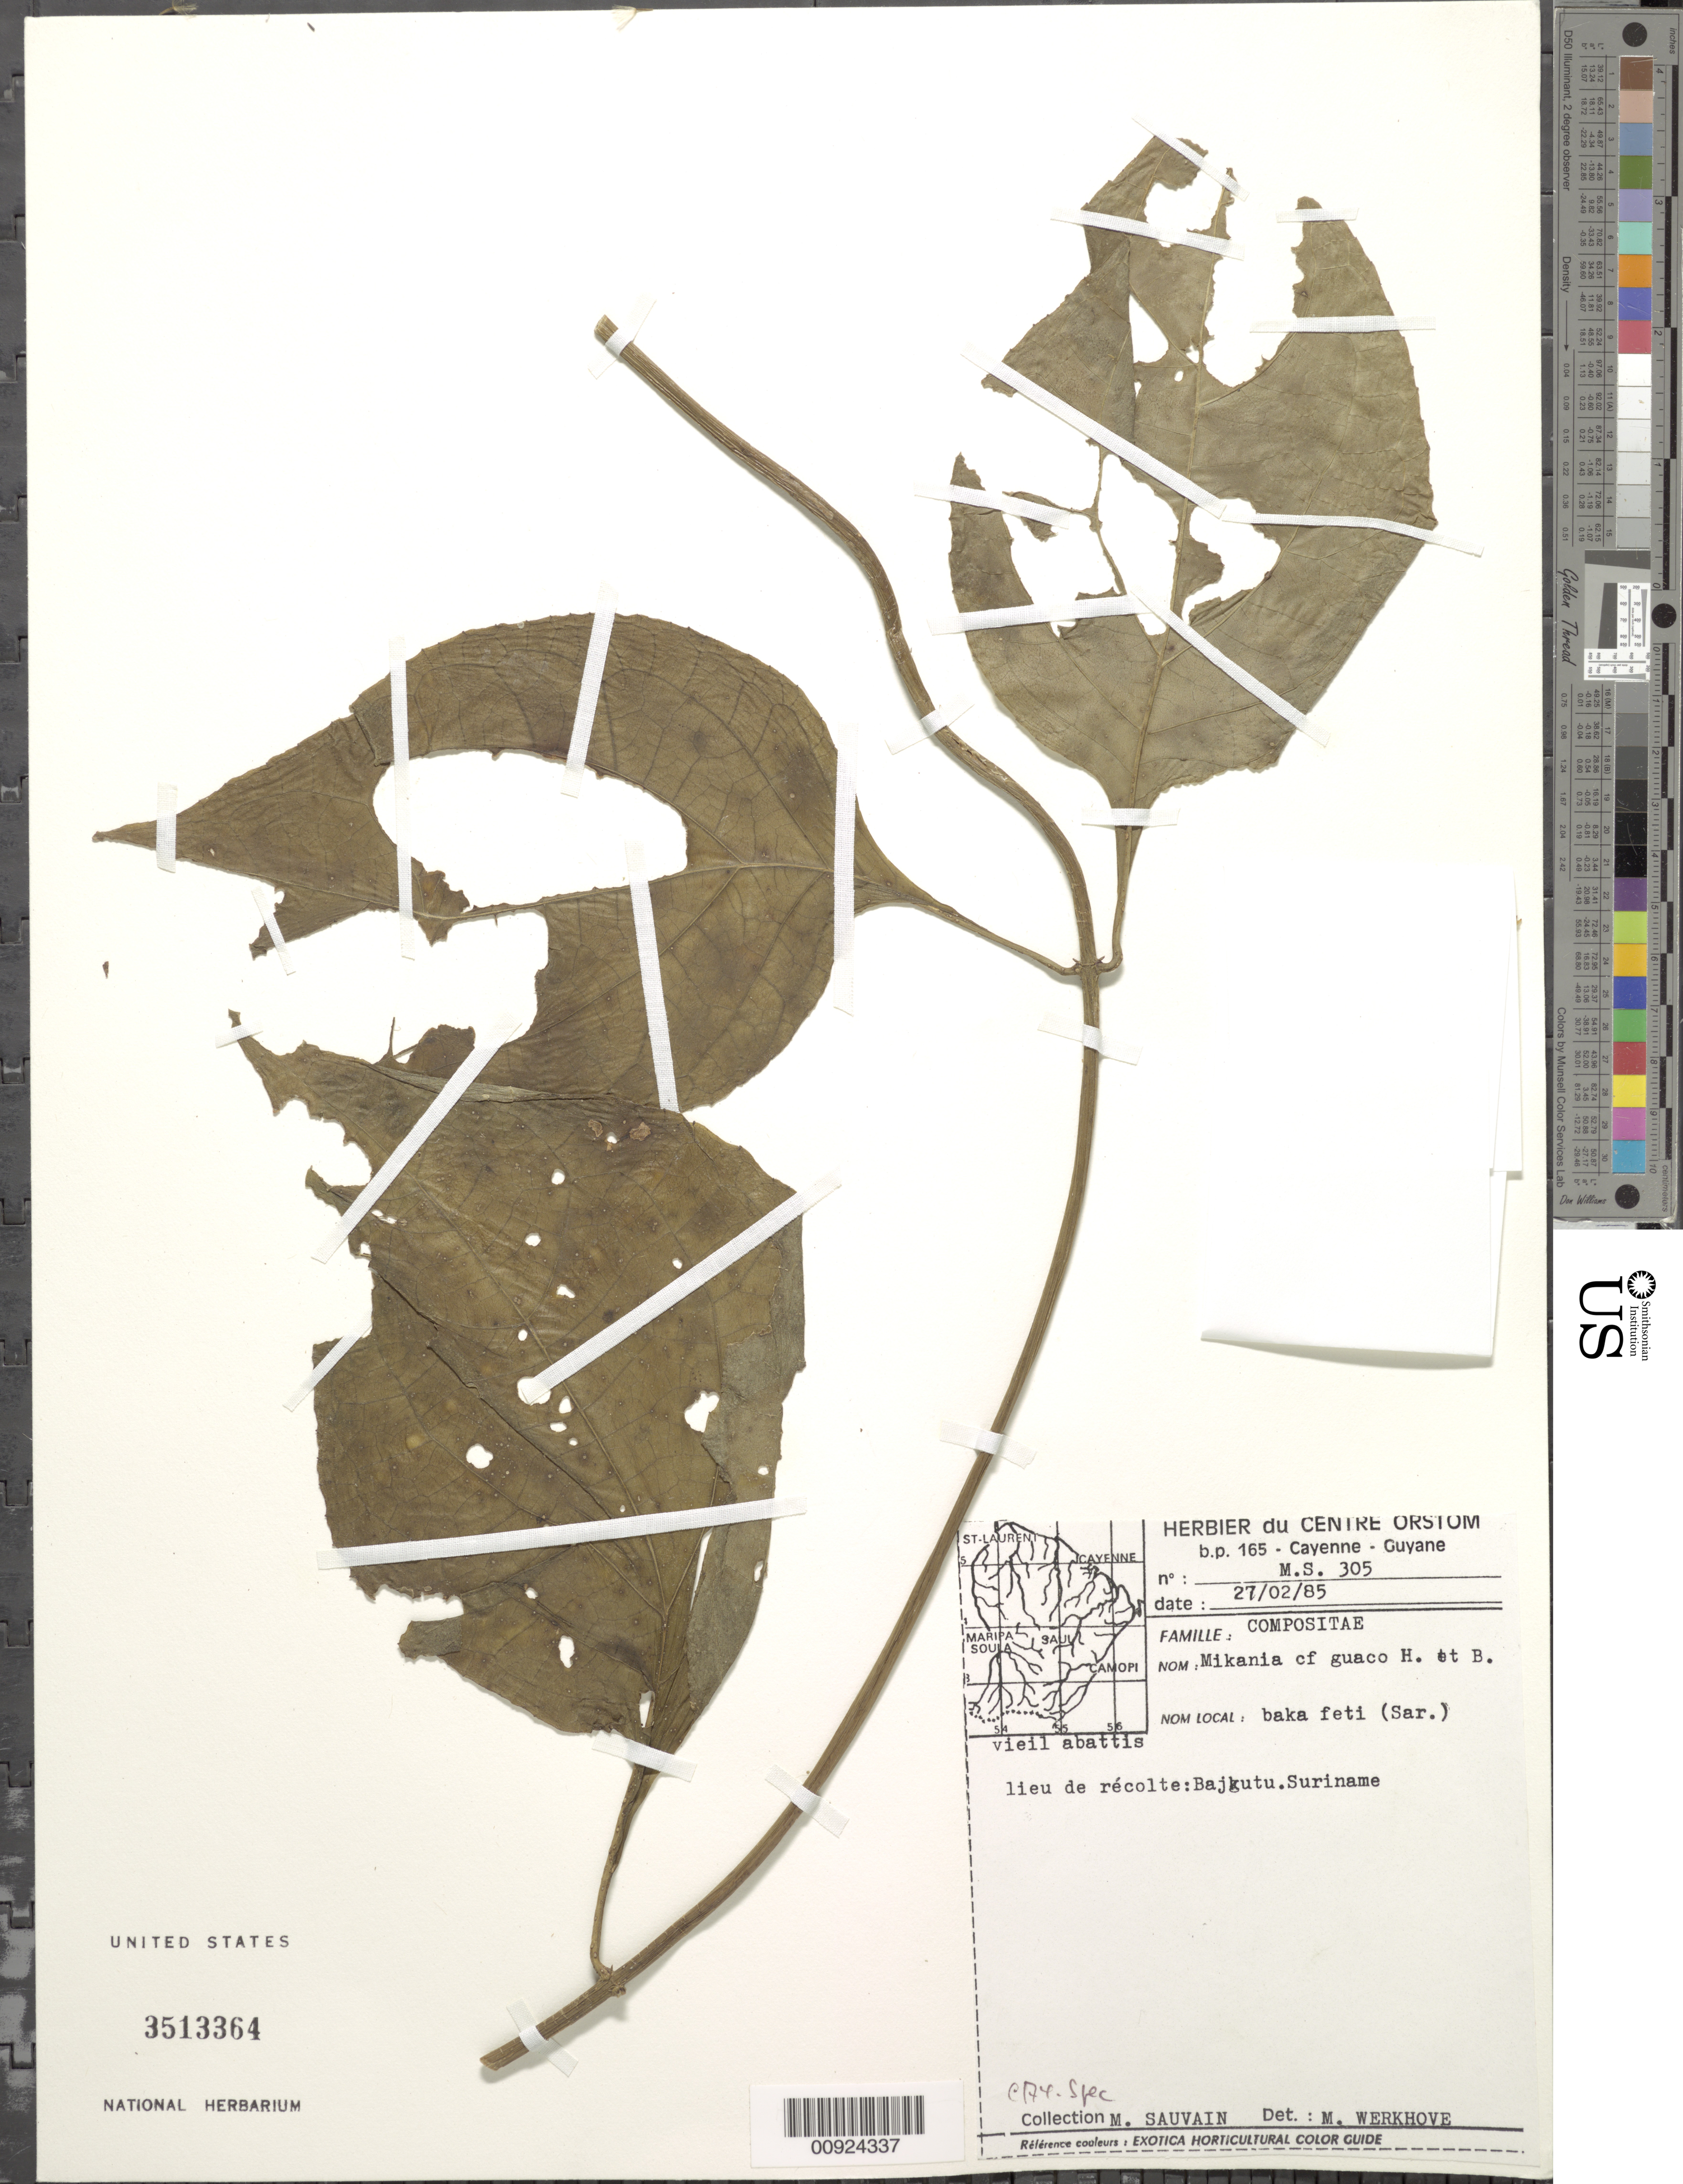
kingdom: Plantae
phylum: Tracheophyta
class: Magnoliopsida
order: Asterales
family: Asteraceae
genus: Mikania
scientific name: Mikania guaco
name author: Humb. & Bonpl.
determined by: Werkhoven, M. C. M.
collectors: M. Sauvain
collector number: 305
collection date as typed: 27-Feb-85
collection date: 1985-02-27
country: Suriname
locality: Bajkutu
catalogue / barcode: US 3513364